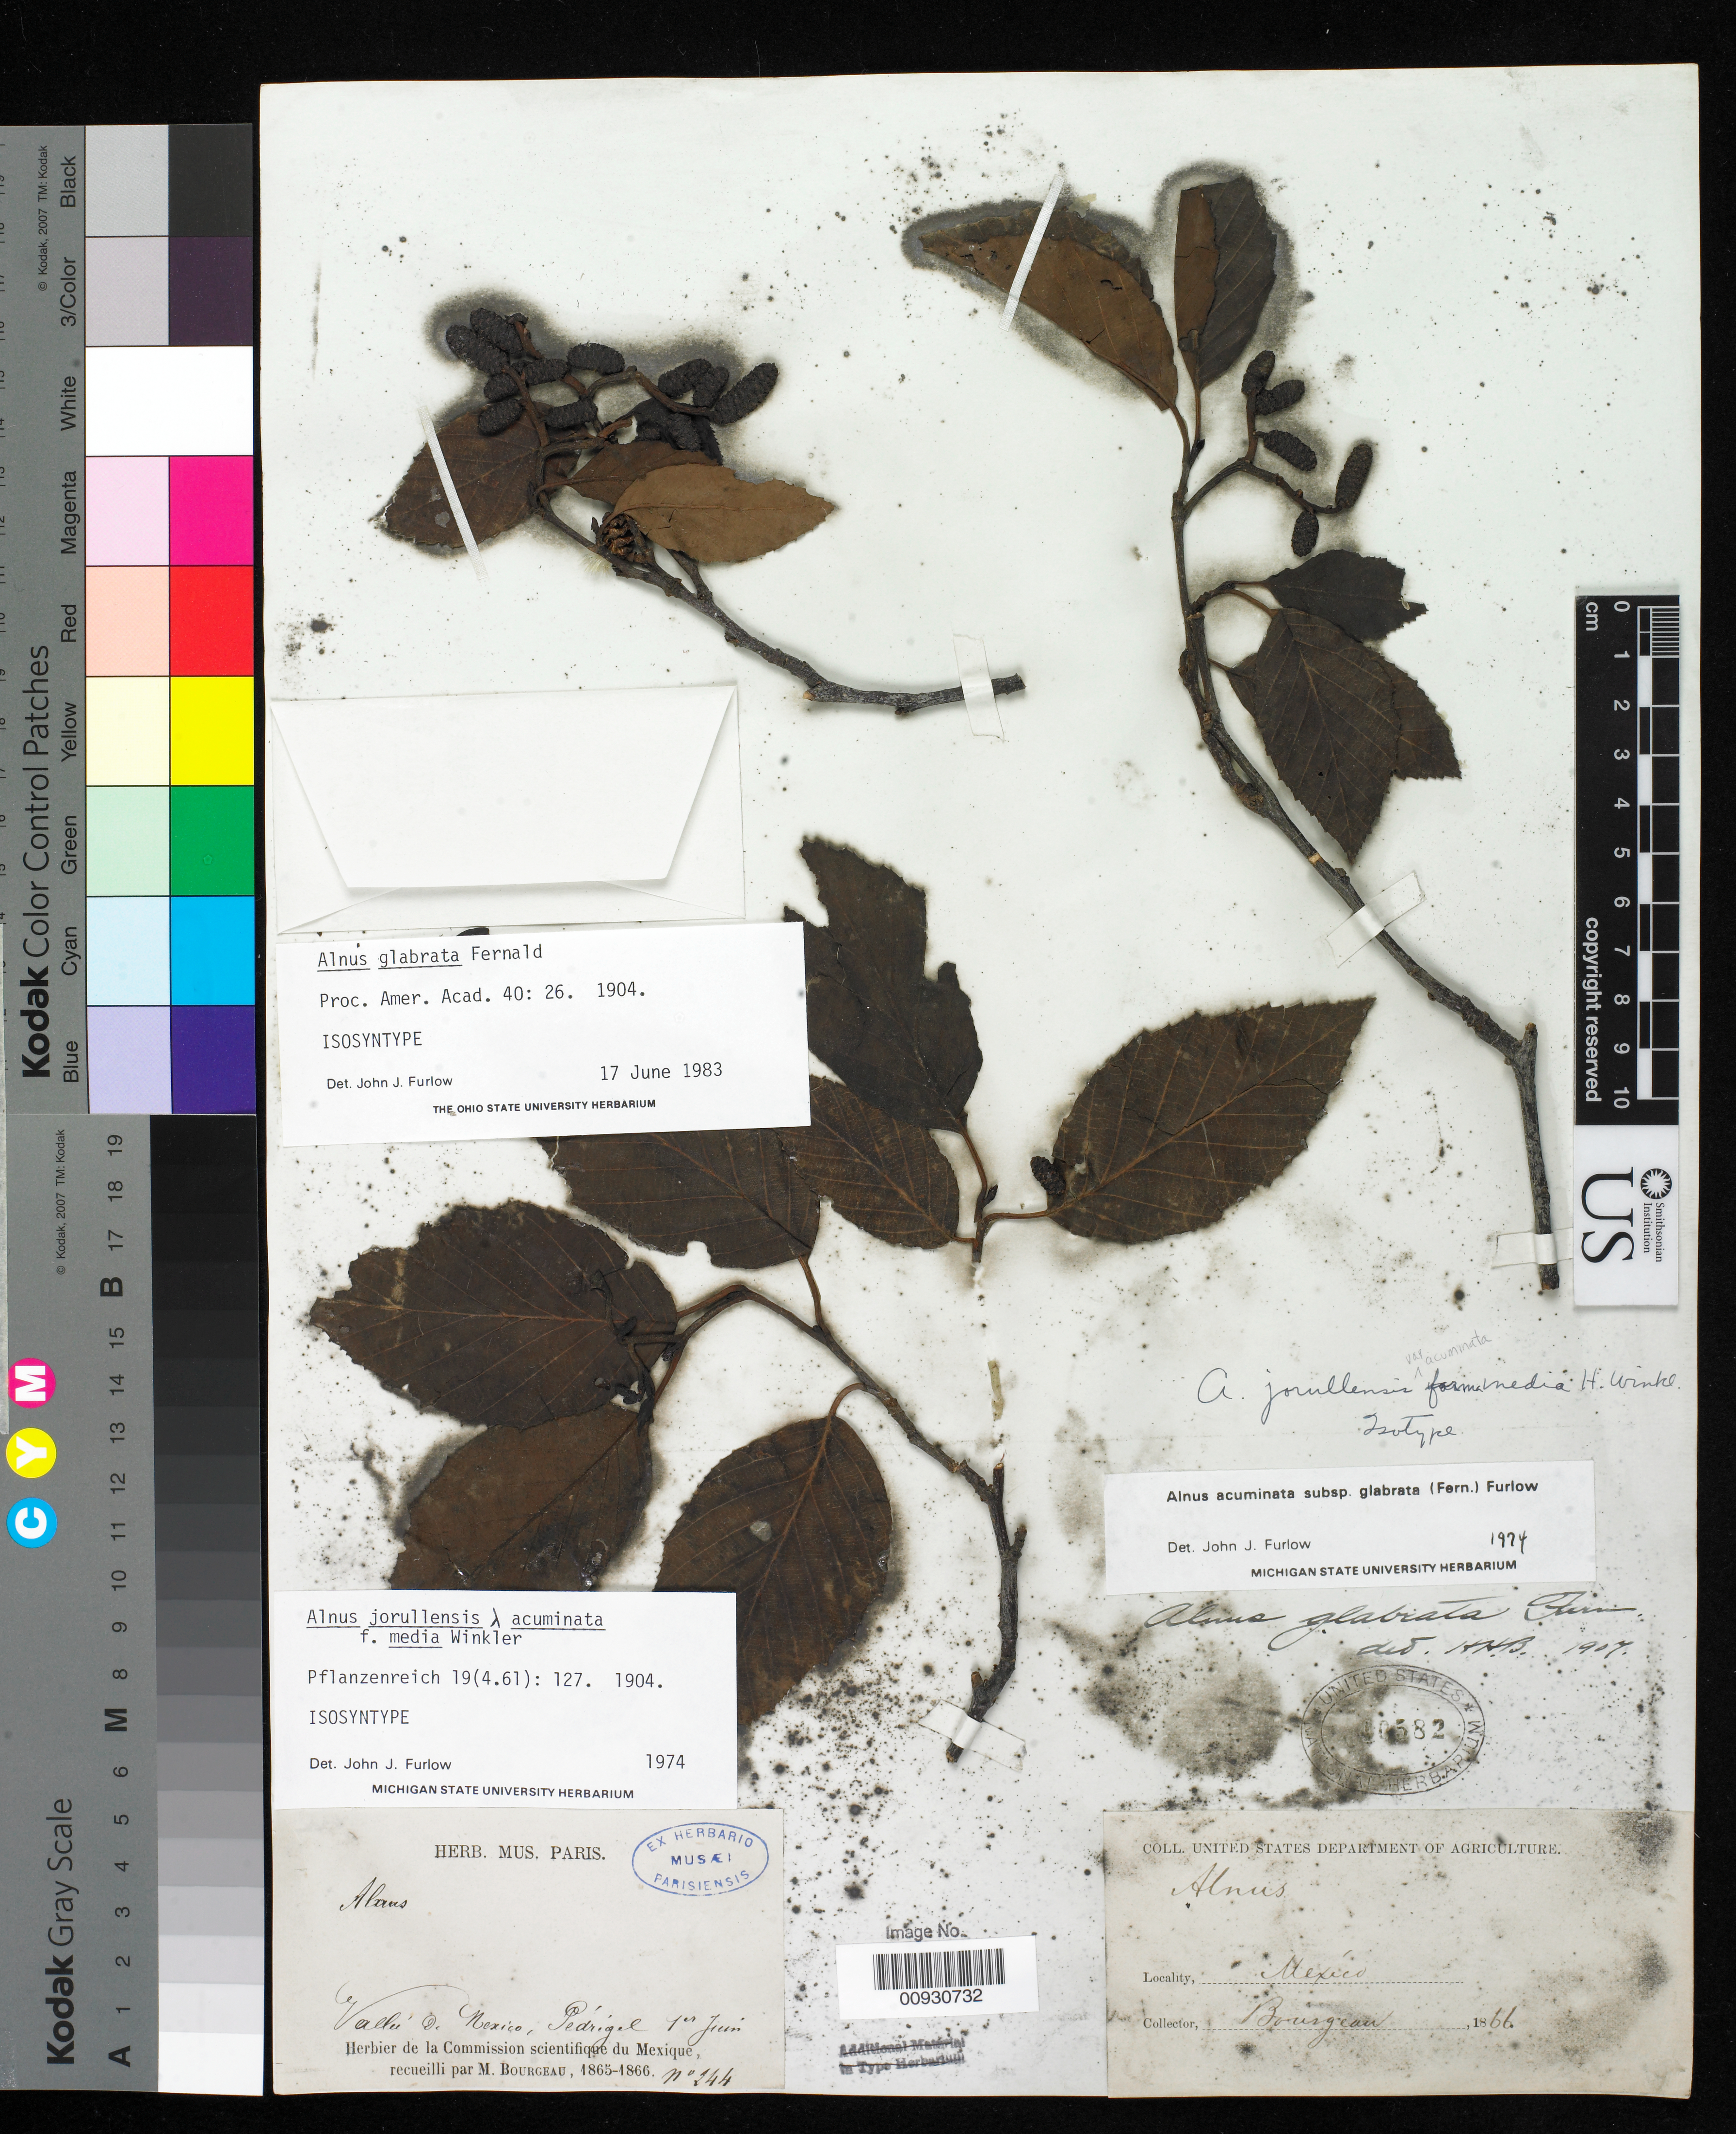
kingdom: Plantae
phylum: Tracheophyta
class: Magnoliopsida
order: Fagales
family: Betulaceae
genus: Alnus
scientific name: Alnus jorullensis f. media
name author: H. Winkl. in Engl.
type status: Isosyntype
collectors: E. Bourgeau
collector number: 244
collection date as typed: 1865 to -- --- 1866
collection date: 1865/1866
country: Mexico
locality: Vallée de Mexico, Pedrigal.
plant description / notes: Also a type of Alnus glabrata Fern.; Also a type of Alnus jorullensis var. acuminata f. media Winkler.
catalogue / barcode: US 40582